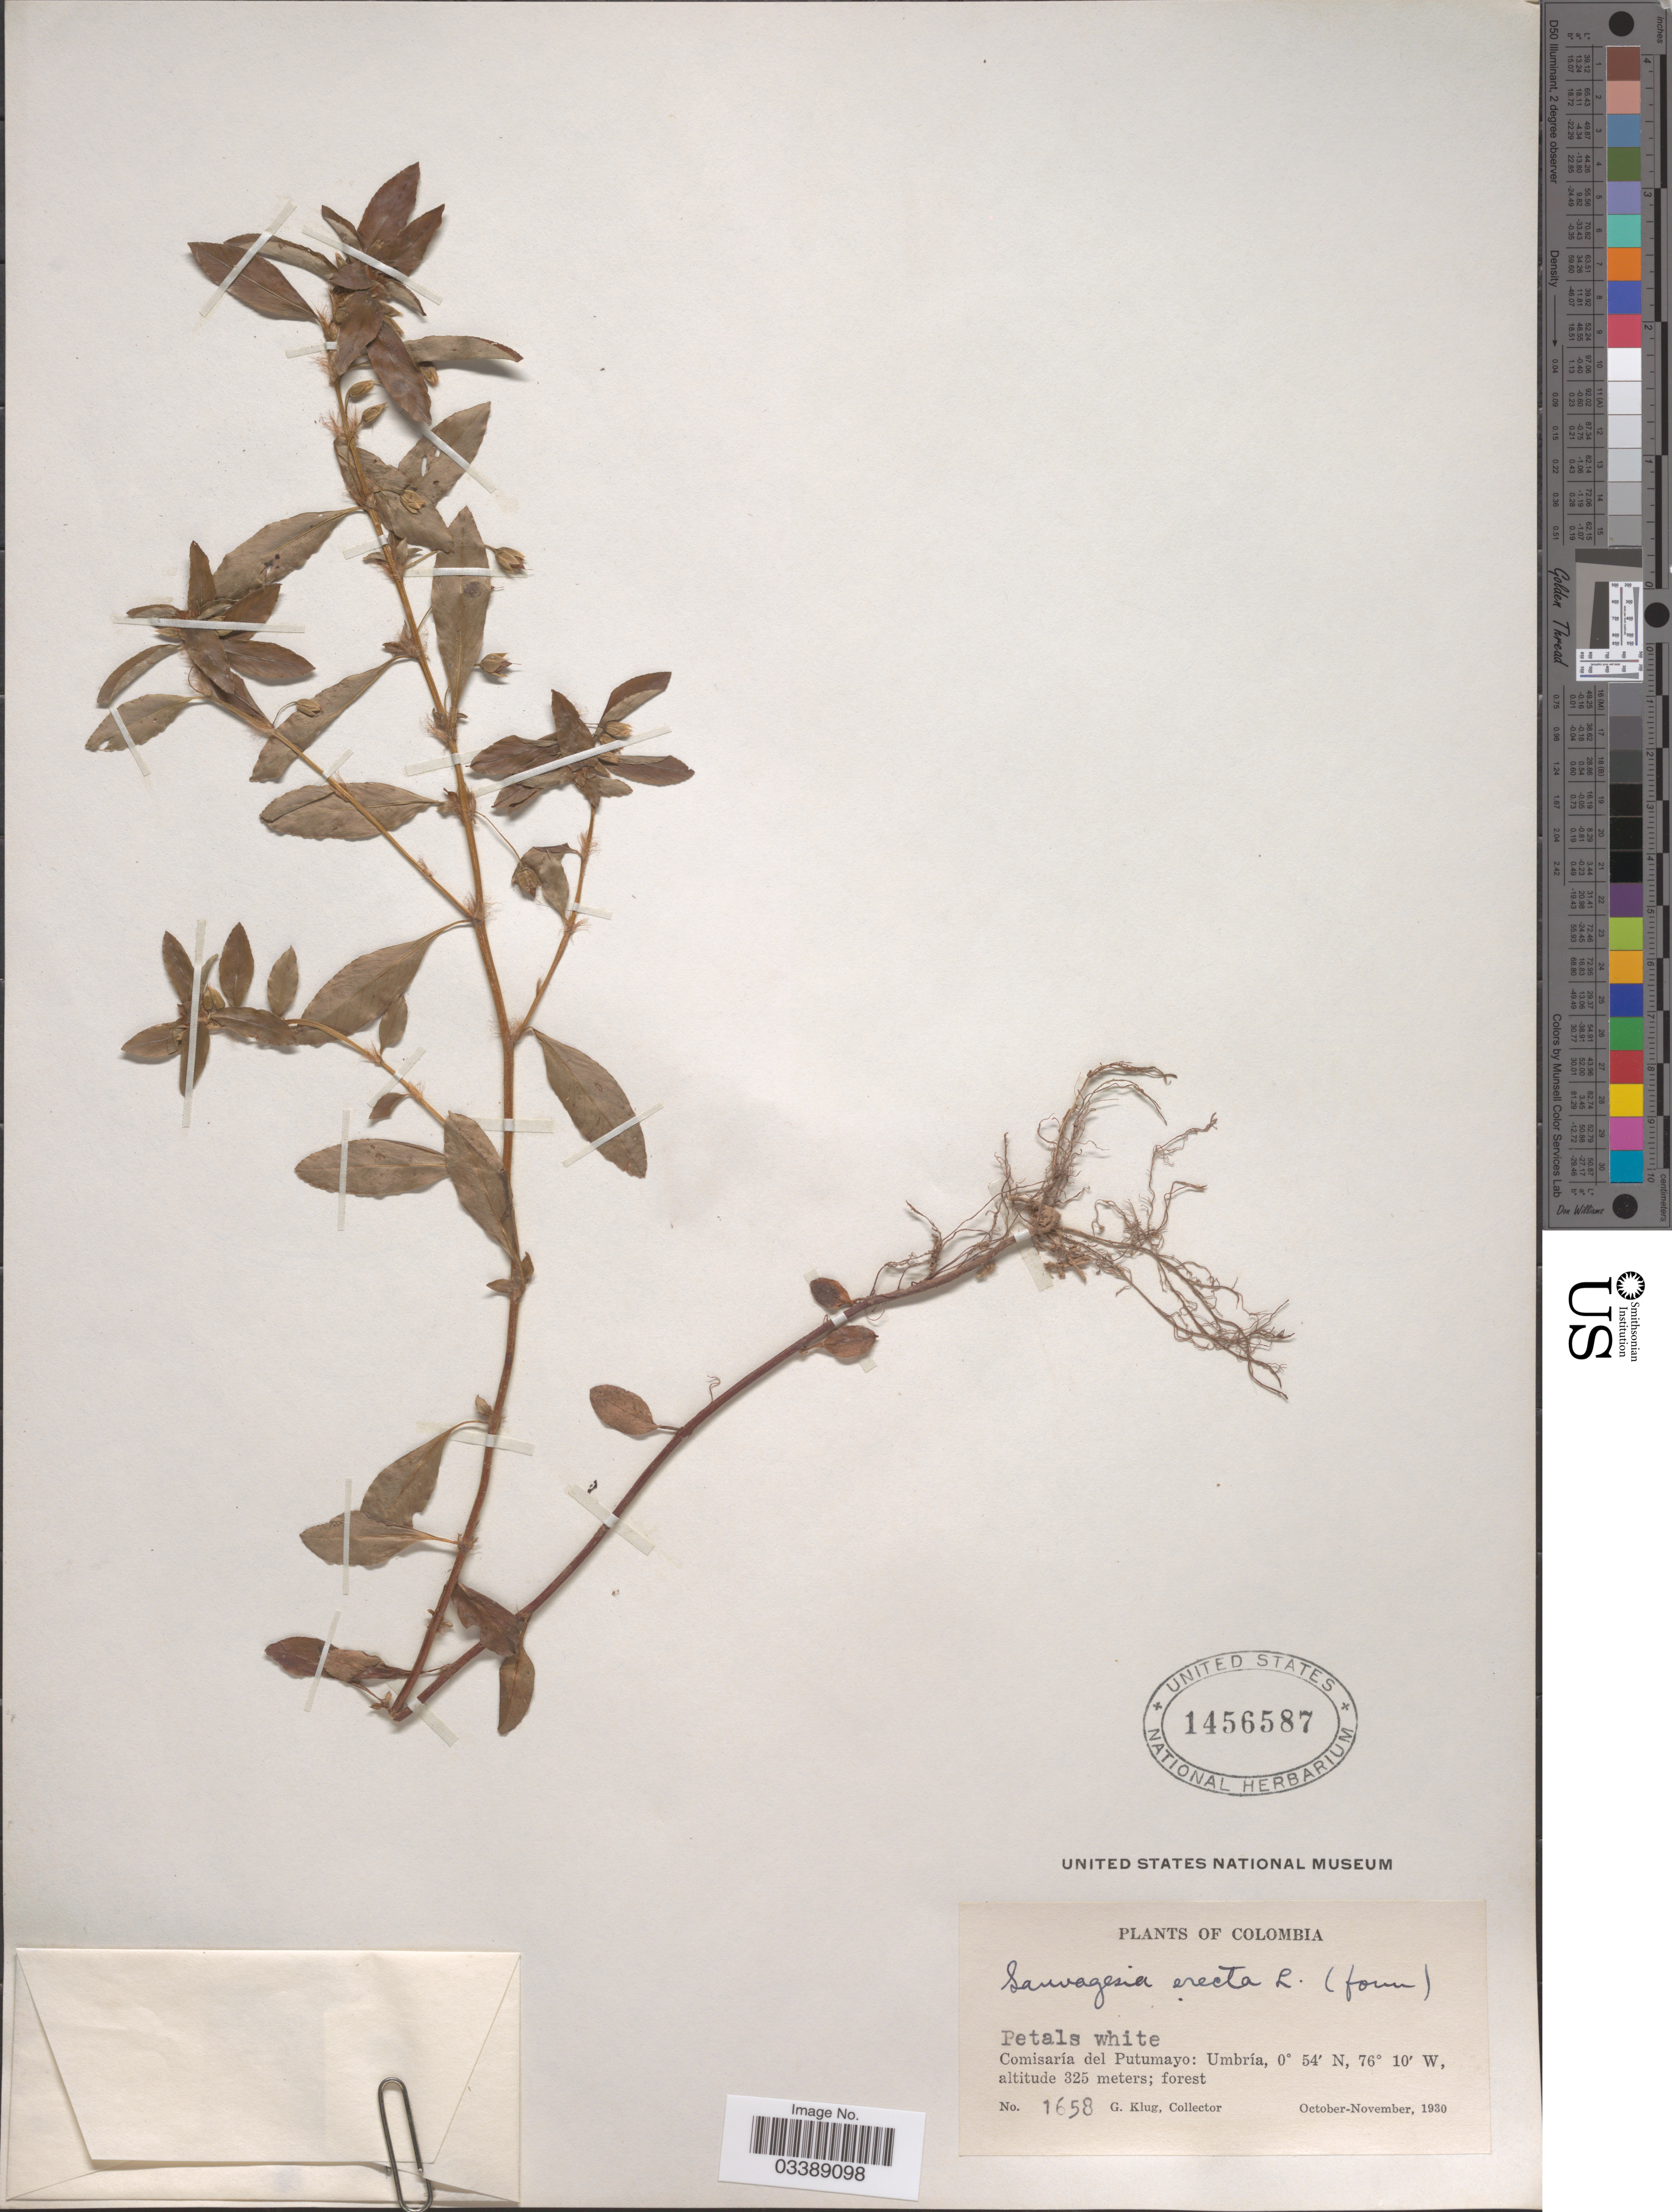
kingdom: Plantae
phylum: Tracheophyta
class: Magnoliopsida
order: Malpighiales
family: Ochnaceae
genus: Sauvagesia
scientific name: Sauvagesia erecta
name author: L.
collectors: G. Klug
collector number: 1658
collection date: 1930-10/1930-11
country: Colombia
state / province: Putumayo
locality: Comisaría del Putumayo: Umbría.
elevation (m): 325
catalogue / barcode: US 1456587